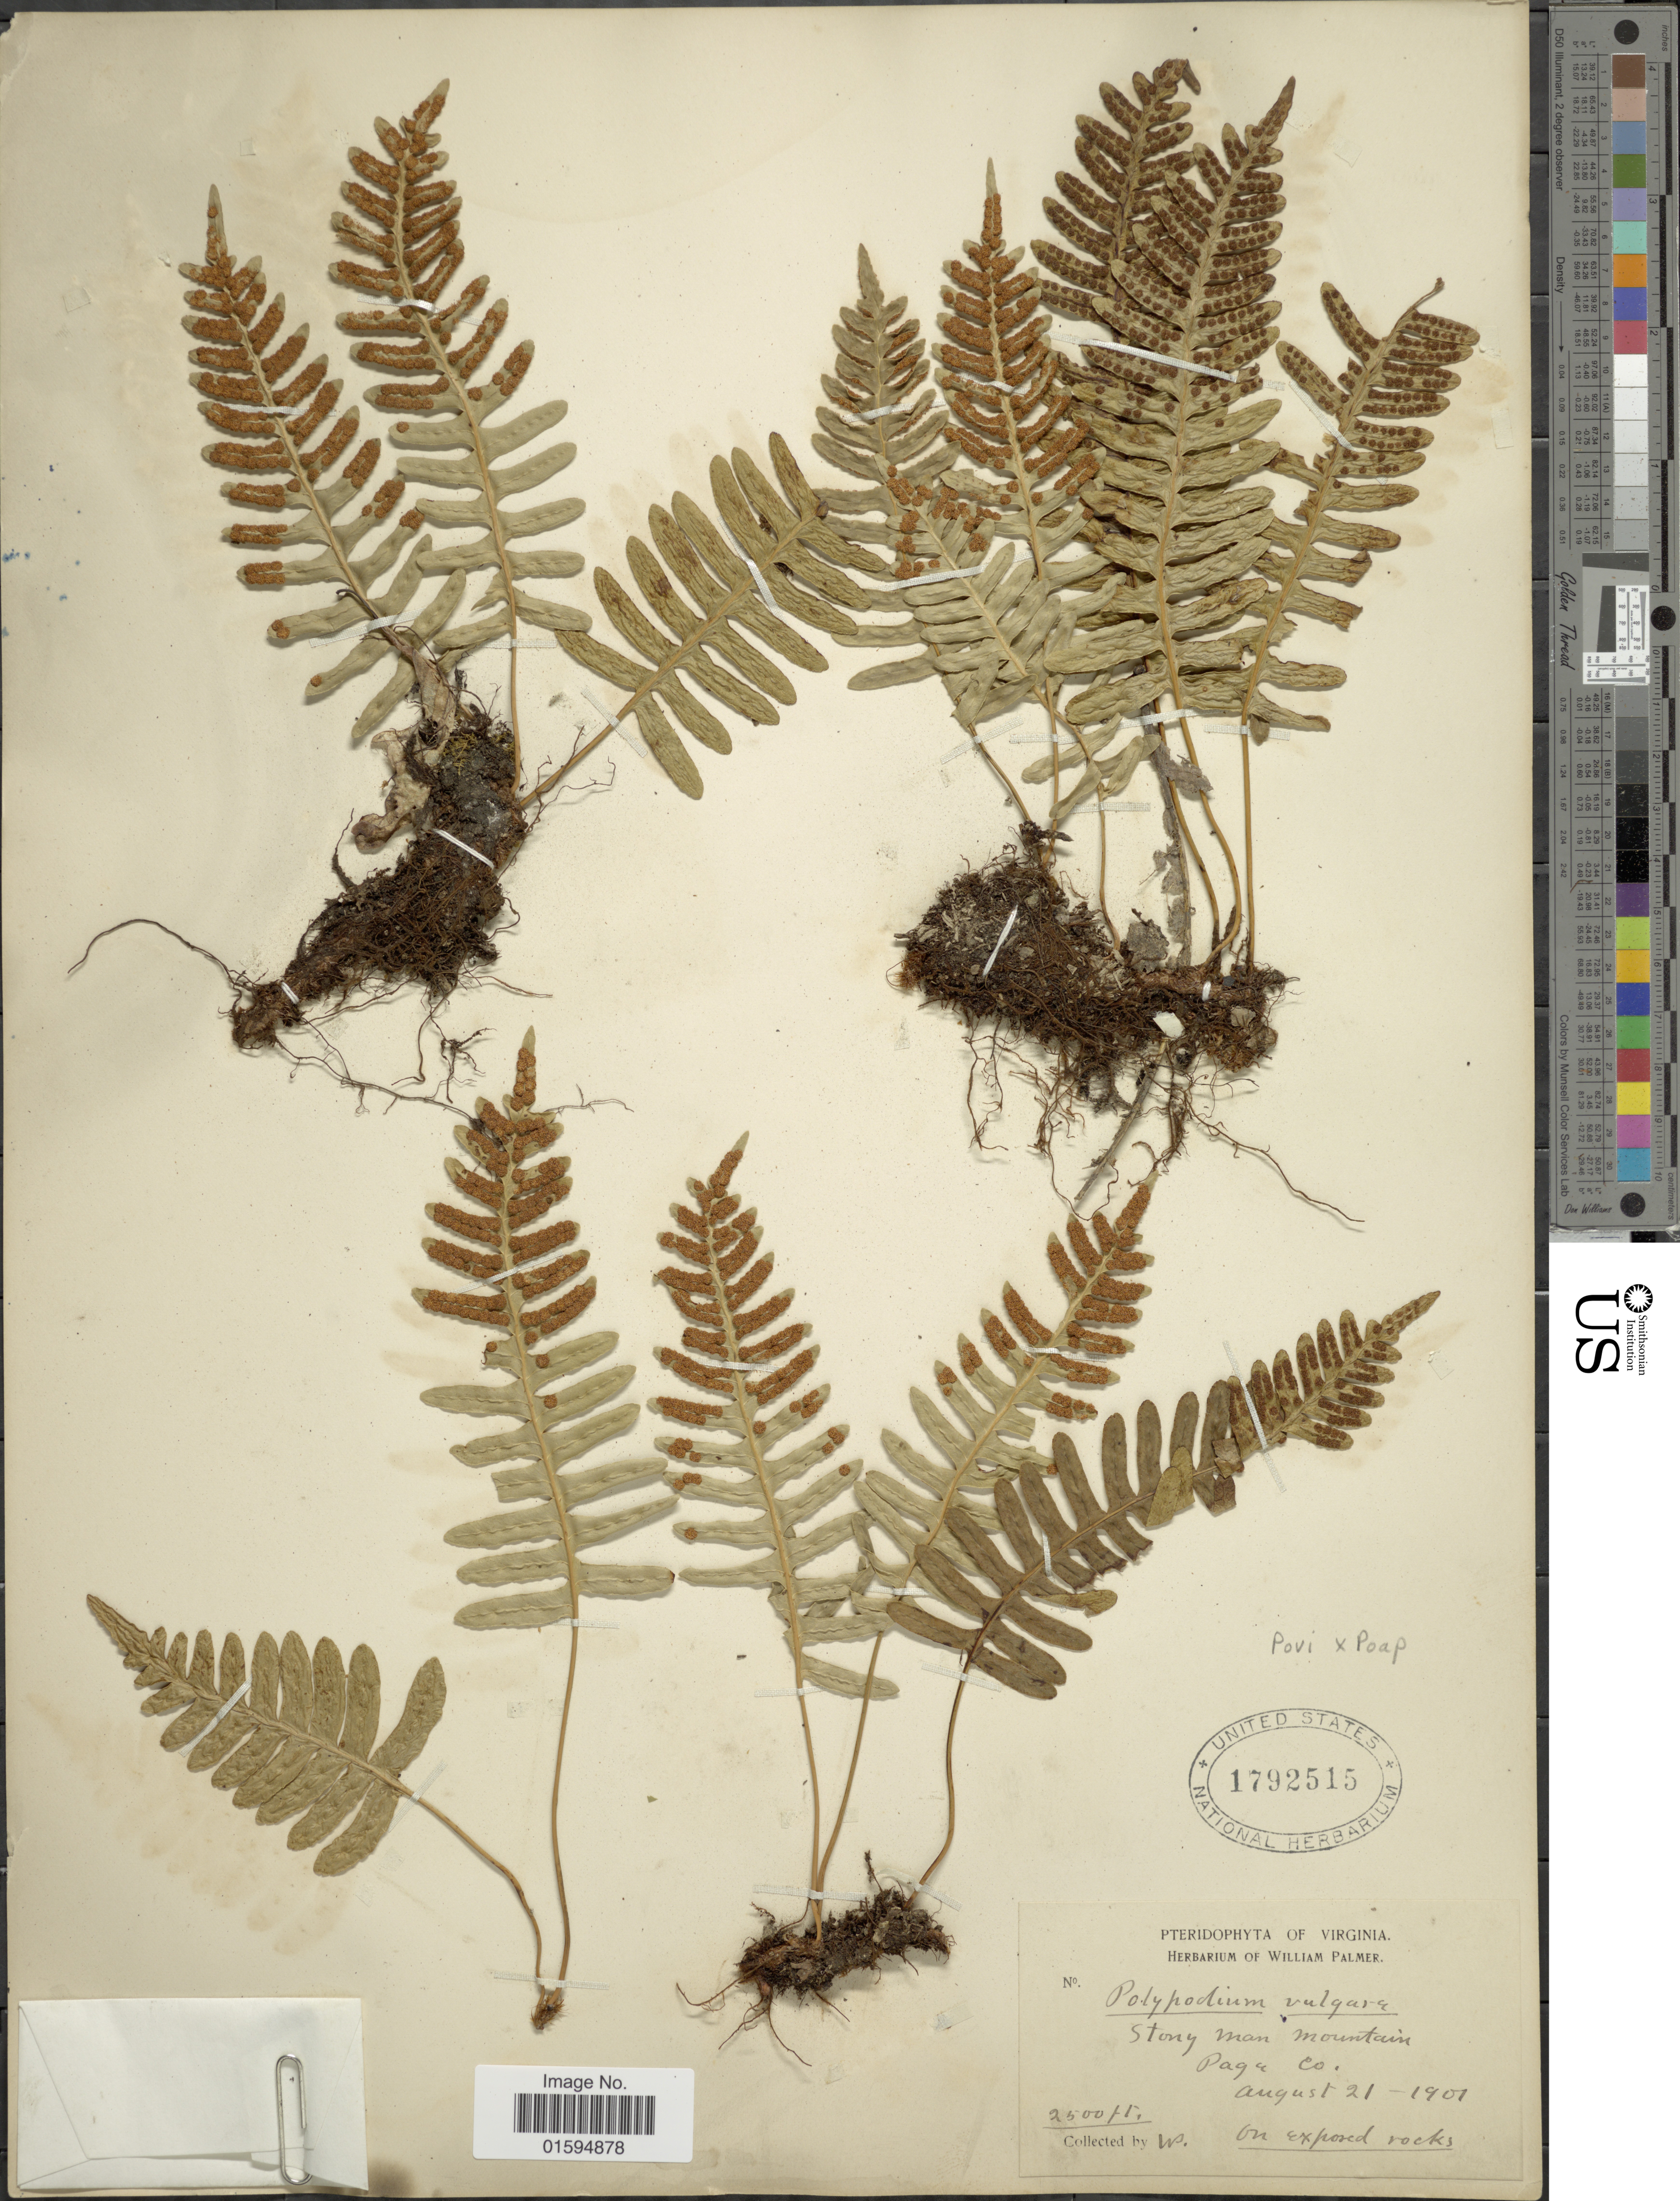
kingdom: Plantae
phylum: Tracheophyta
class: Polypodiopsida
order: Polypodiales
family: Polypodiaceae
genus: Polypodium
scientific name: Polypodium virginianum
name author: L.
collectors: W. Palmer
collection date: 1901-08-21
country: United States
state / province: Virginia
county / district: Page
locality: Stony Man Mountain, Page Co.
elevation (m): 762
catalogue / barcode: US 1792515